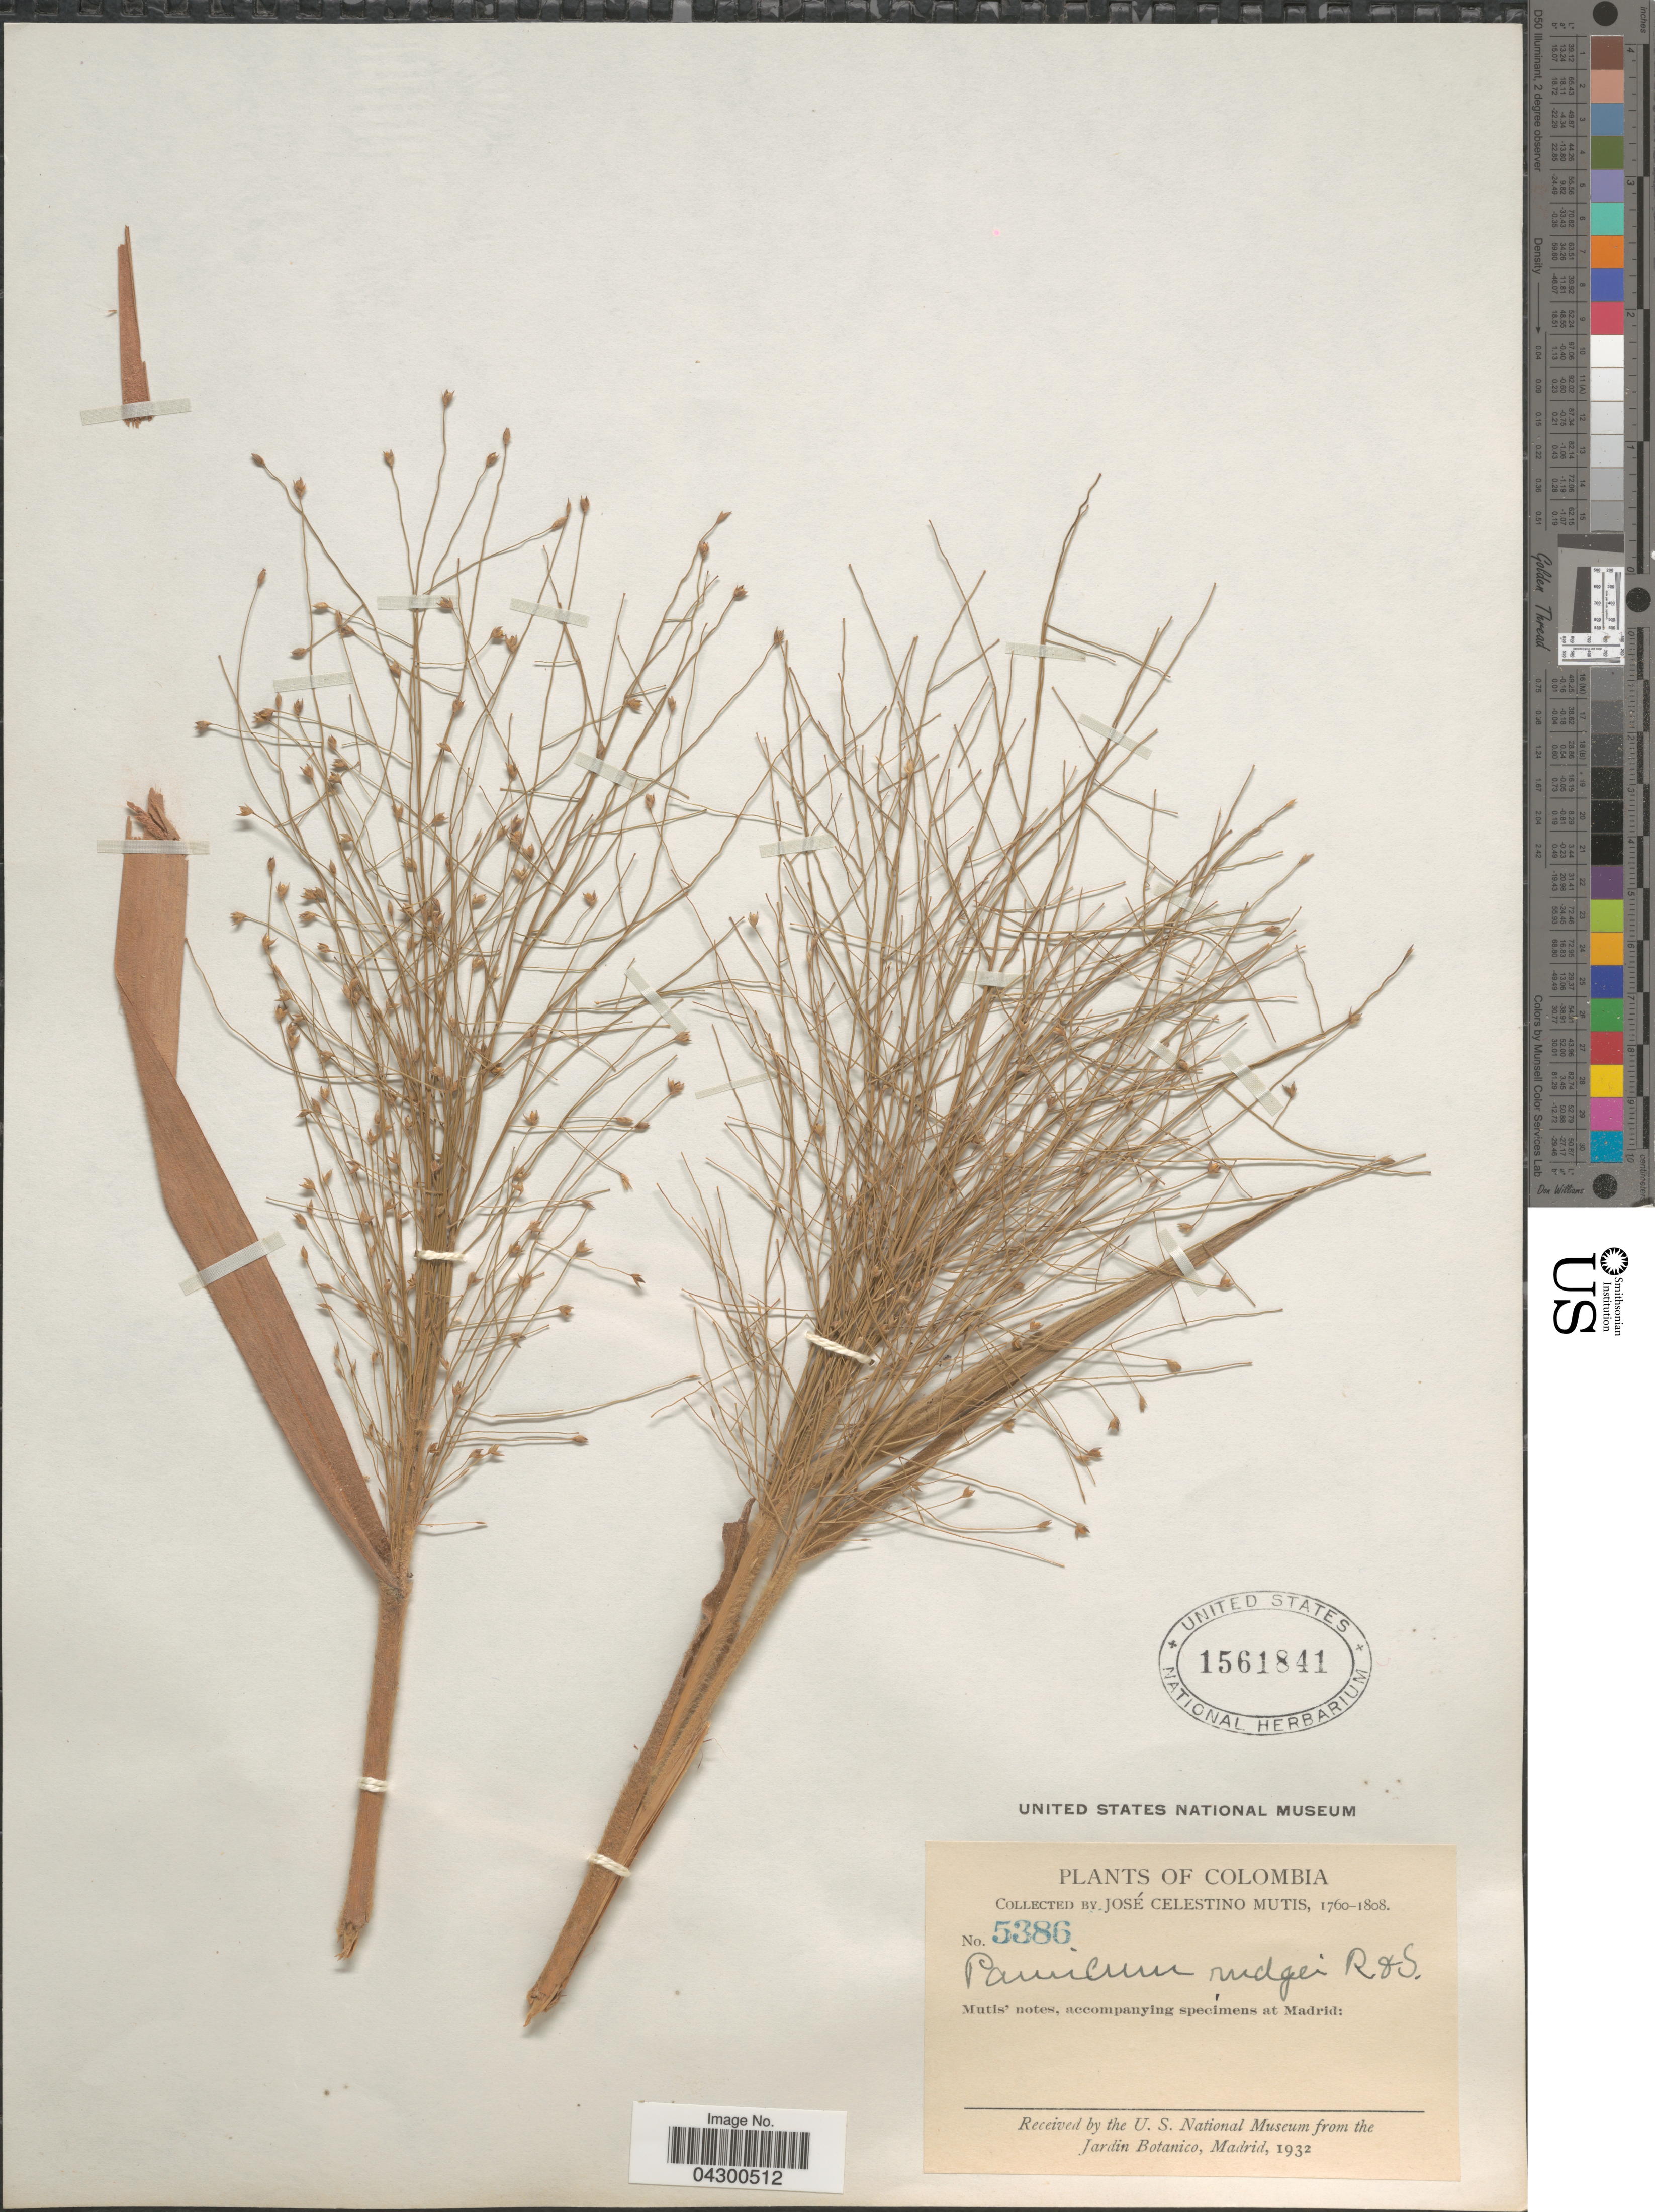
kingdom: Plantae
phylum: Tracheophyta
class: Liliopsida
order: Poales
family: Poaceae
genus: Panicum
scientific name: Panicum rudgei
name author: Roem. & Schult.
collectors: J. C. B. Mutis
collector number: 5386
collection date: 1760/1808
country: Colombia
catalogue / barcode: US 1561841